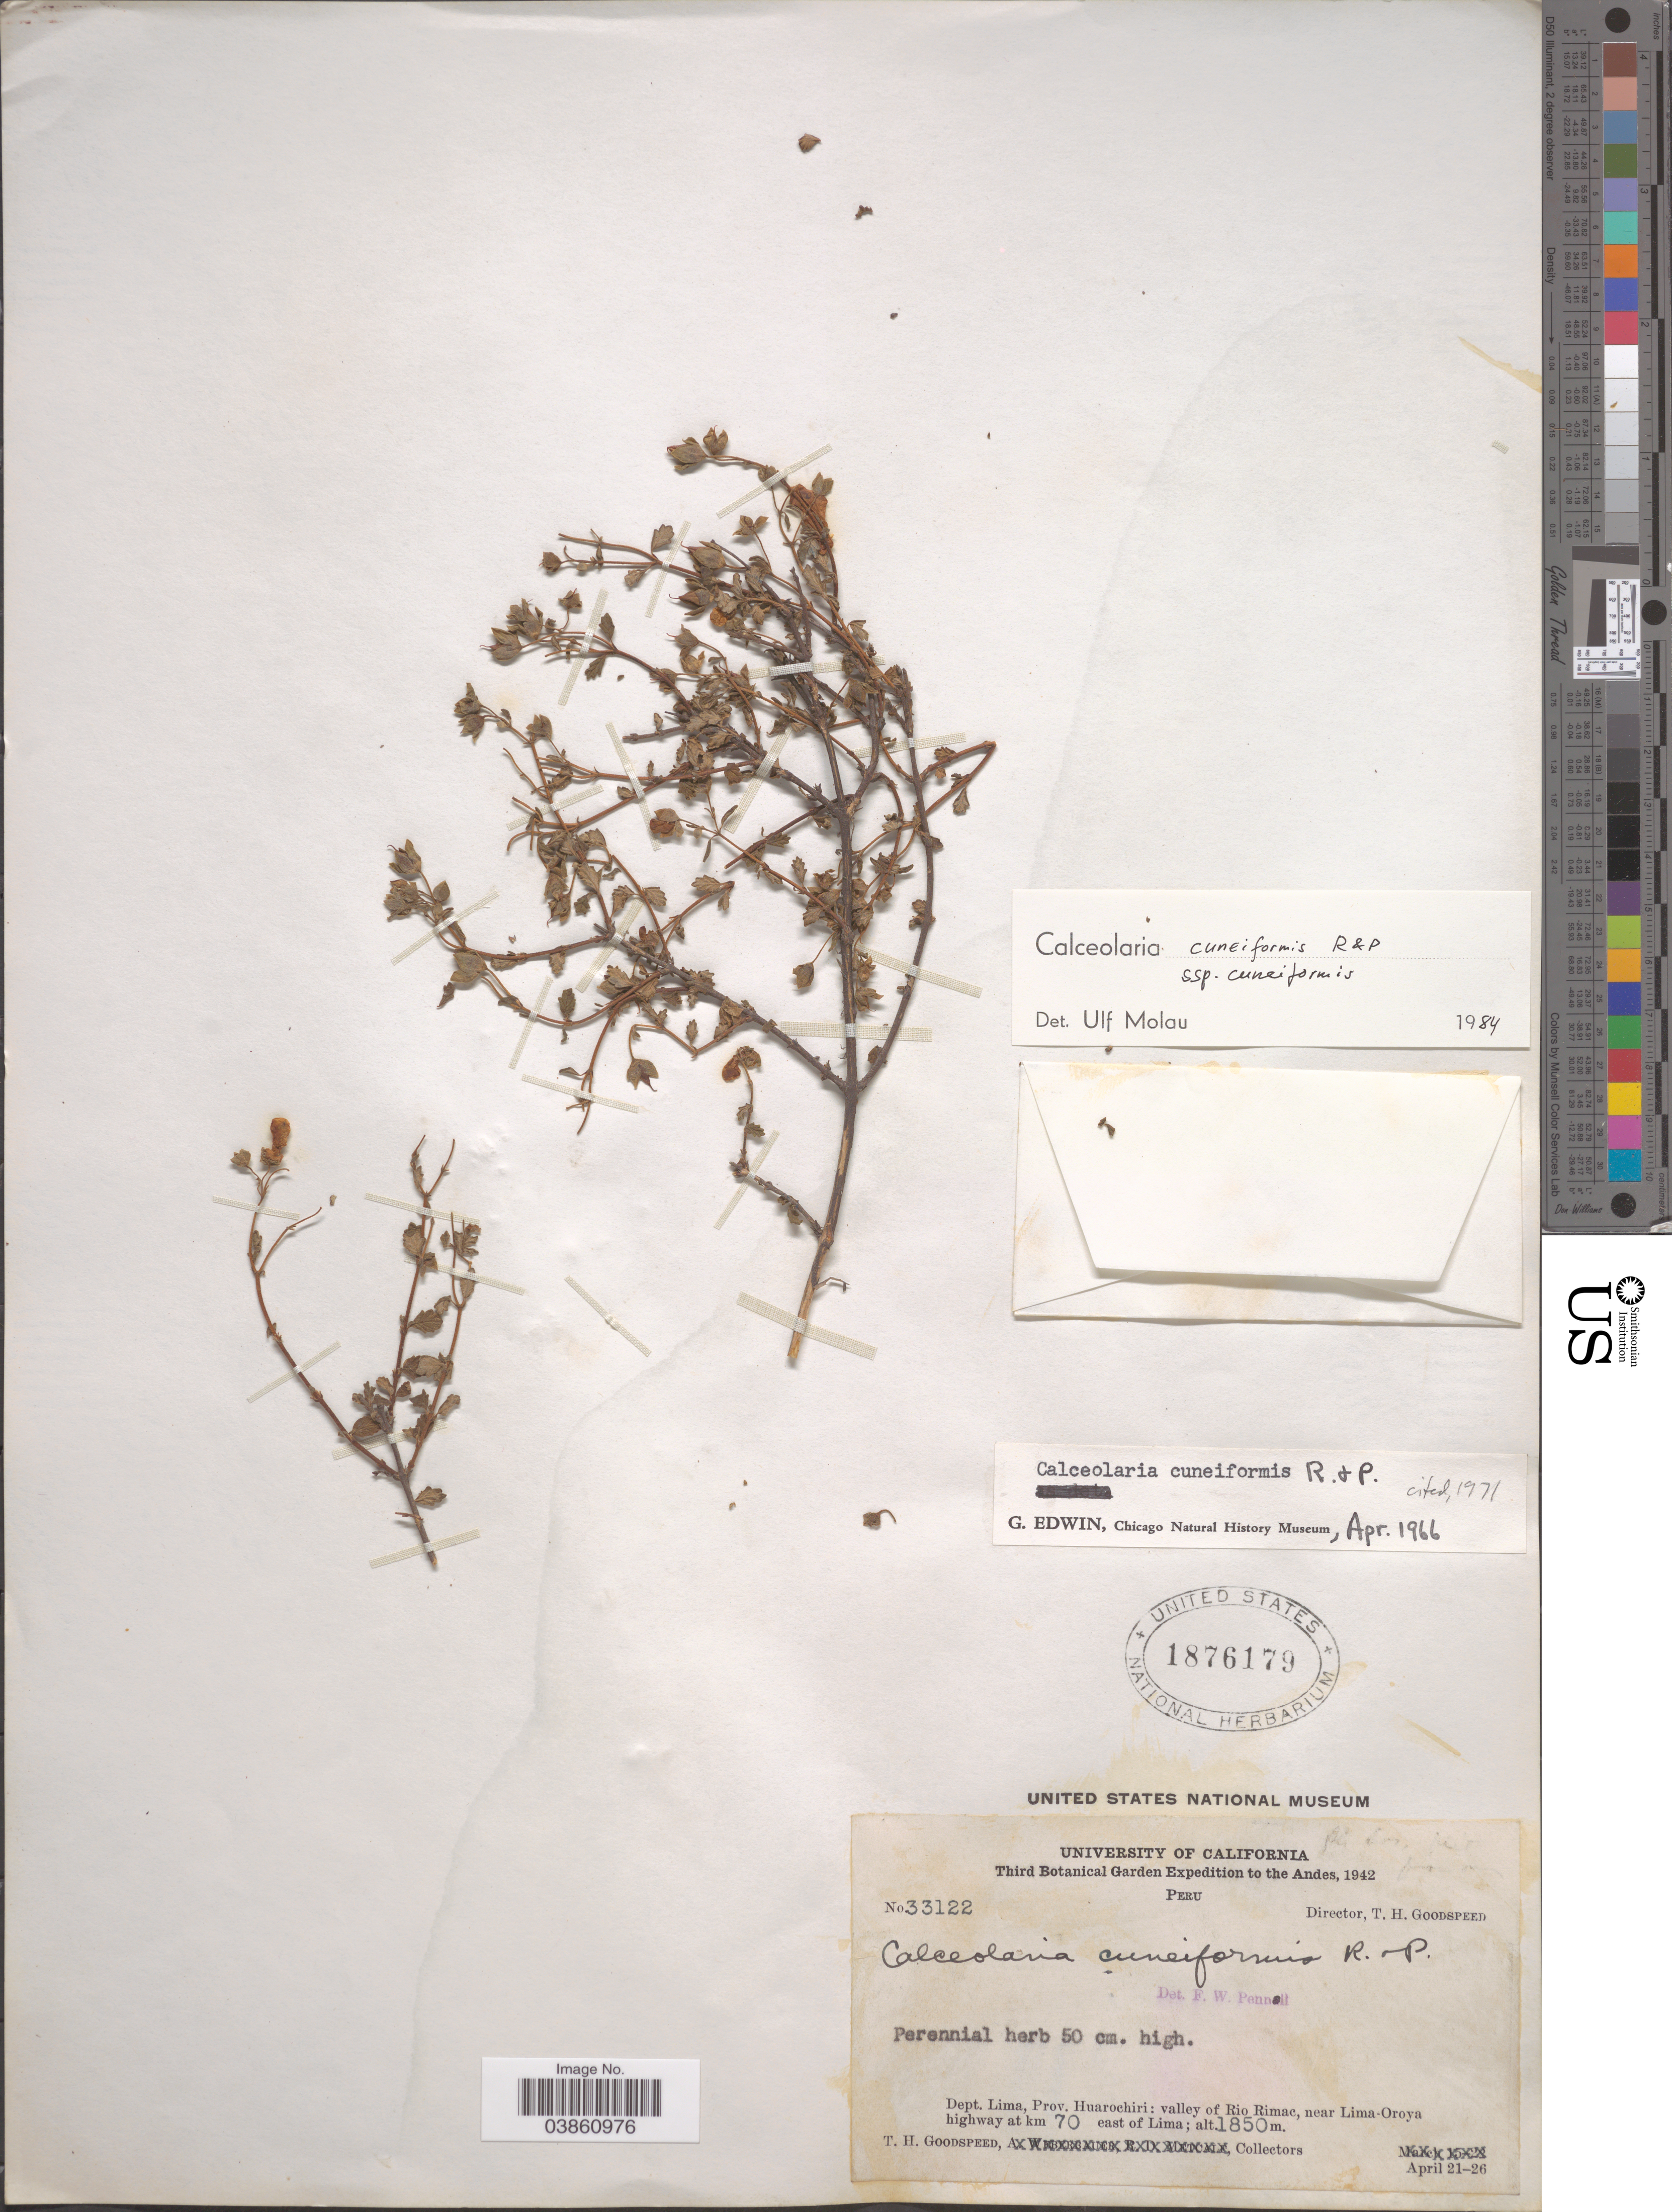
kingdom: Plantae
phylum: Tracheophyta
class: Magnoliopsida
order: Lamiales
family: Calceolariaceae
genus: Calceolaria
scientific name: Calceolaria cuneiformis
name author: Ruiz & Pav.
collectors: T. Goodspeed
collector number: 33122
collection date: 1942-04-21/1942-04-26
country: Peru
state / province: Lima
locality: The Andes. Dept. Lima, Prov. Huarochiri: valley of Rio Rimac, near Lima-Oroya highway at km 70 east of Lima.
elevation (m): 1850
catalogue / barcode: US 1876179